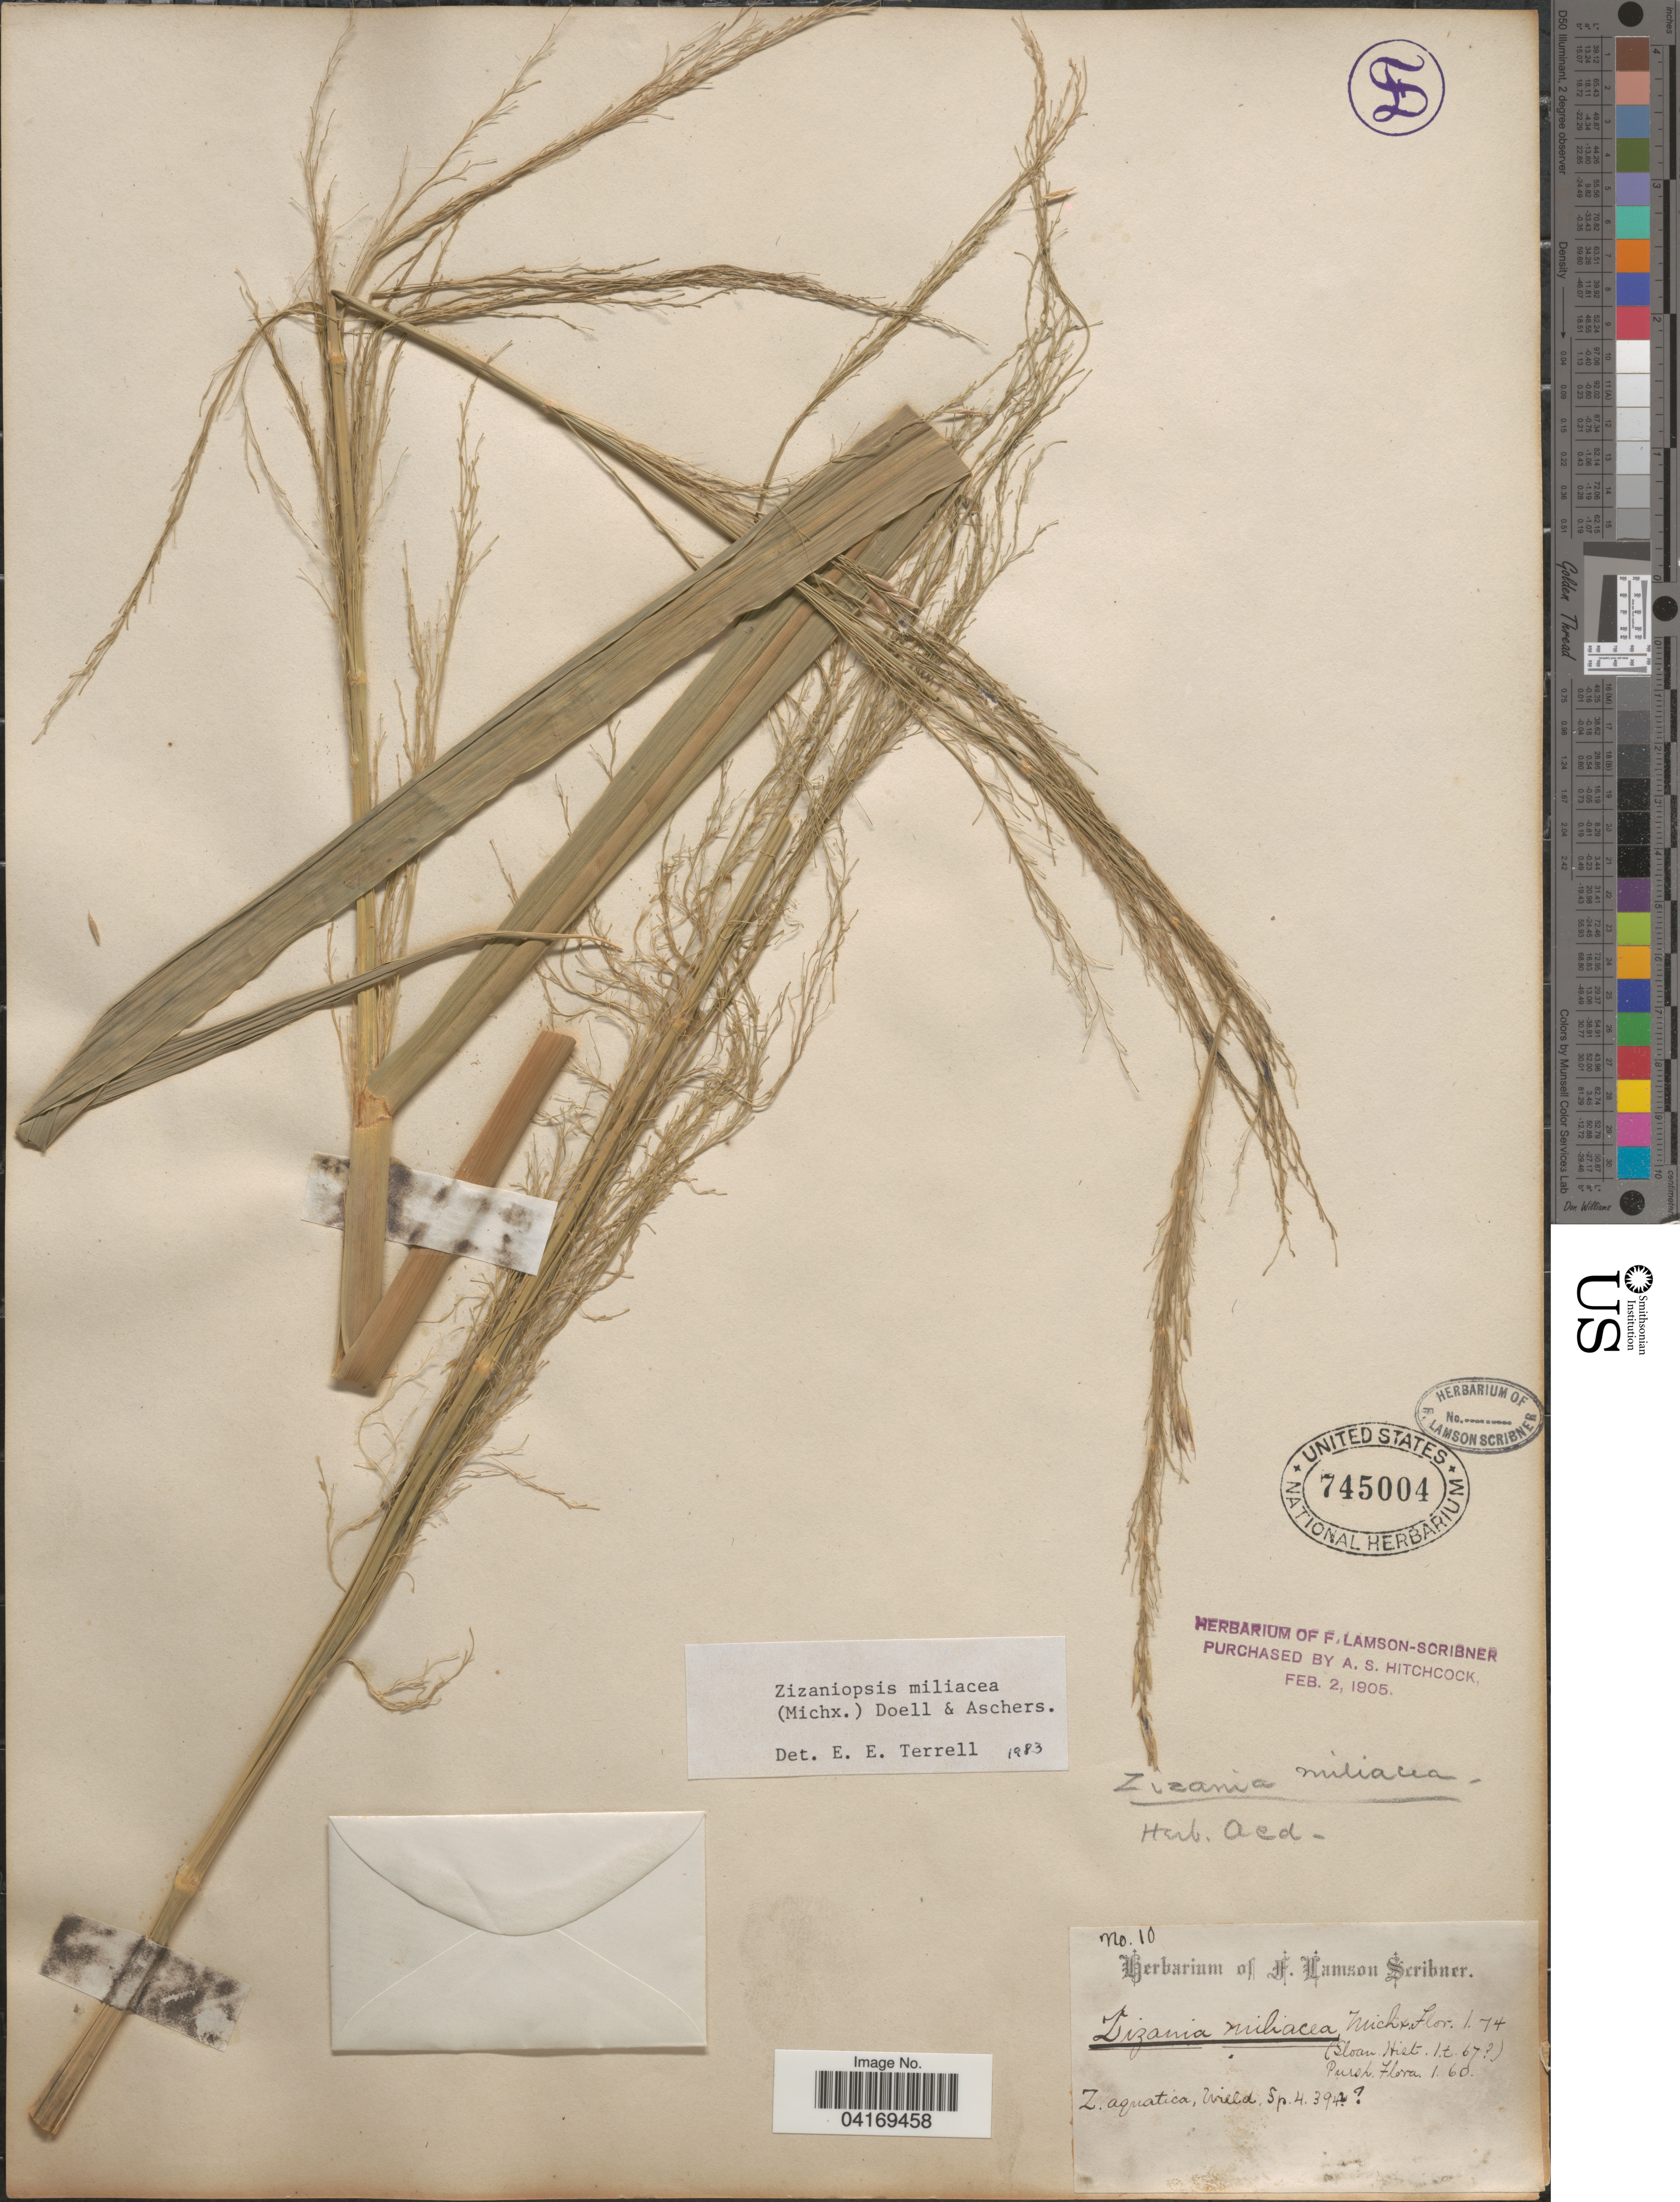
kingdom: Plantae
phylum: Tracheophyta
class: Liliopsida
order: Poales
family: Poaceae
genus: Zizaniopsis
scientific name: Zizaniopsis miliacea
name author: (Michx.) Döll & Asch.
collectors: ex herb. F. Lamson Scribner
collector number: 10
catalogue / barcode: US 745004